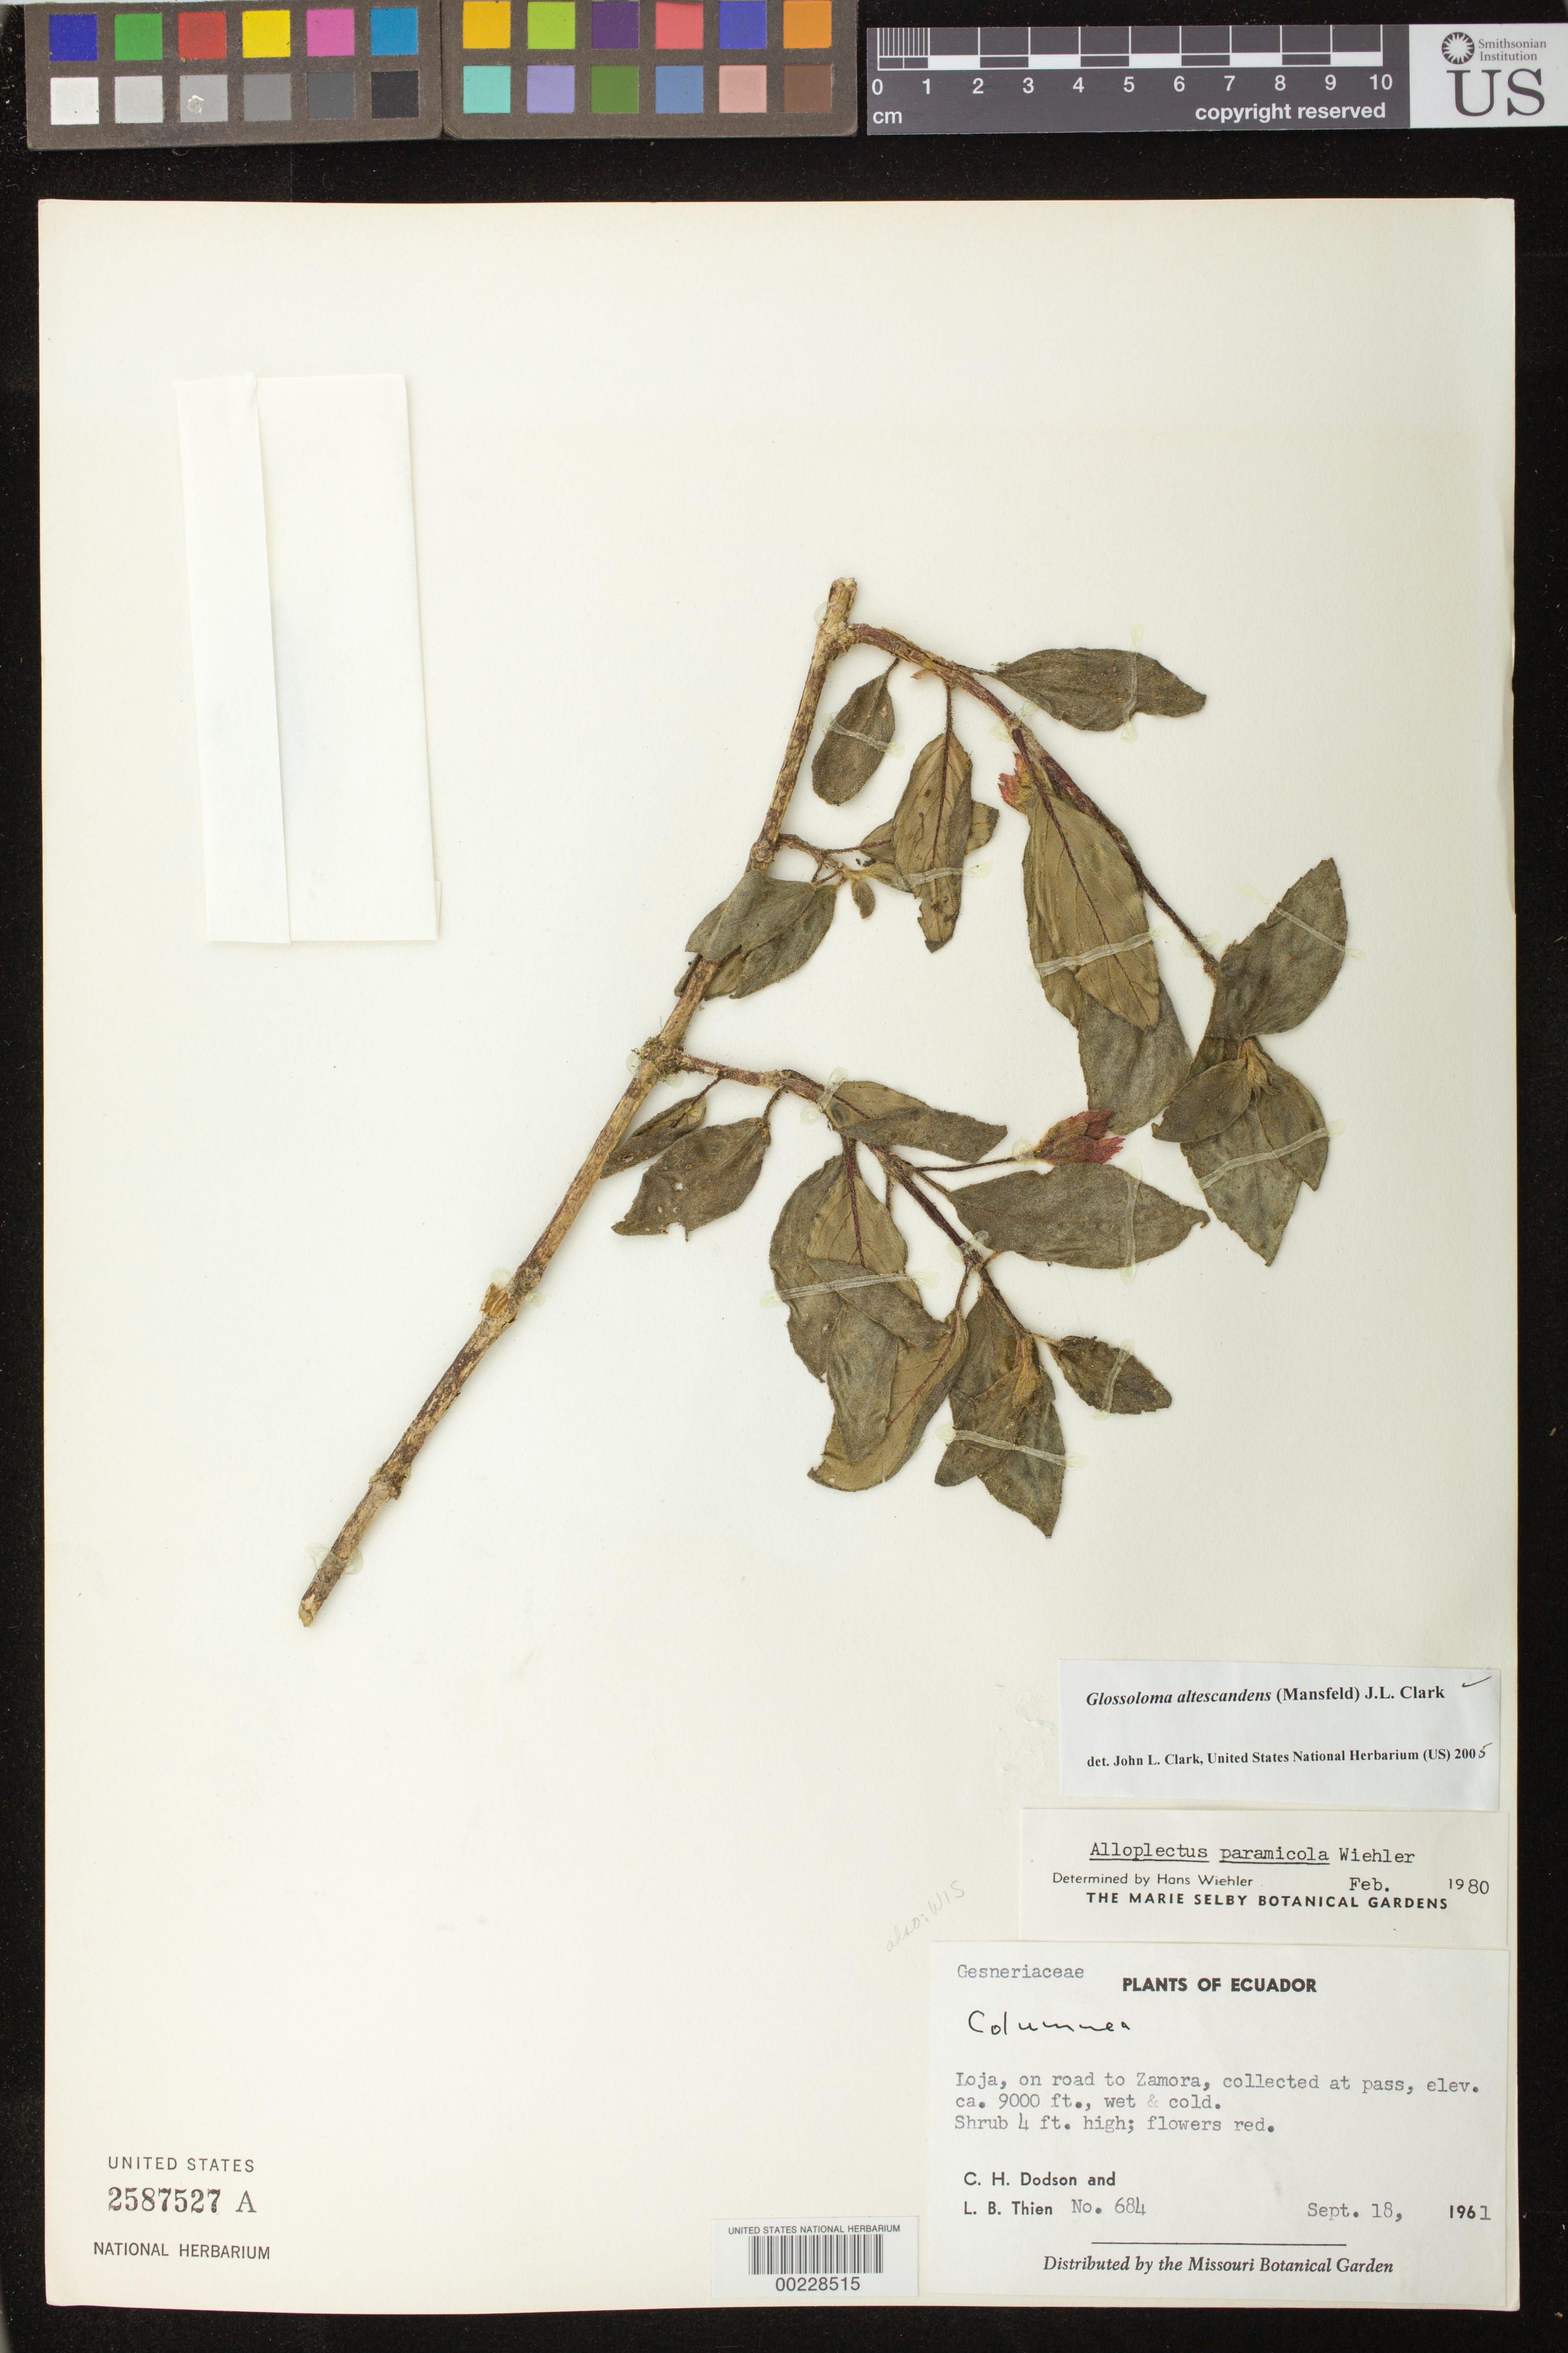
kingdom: Plantae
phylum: Tracheophyta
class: Magnoliopsida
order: Lamiales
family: Gesneriaceae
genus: Glossoloma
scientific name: Glossoloma altescandens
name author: (Mansf.) J.L. Clark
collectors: C. H. Dodson & L. Thien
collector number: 684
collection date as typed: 18 Sep 1961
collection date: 1961-09-18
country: Ecuador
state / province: Loja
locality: Loja, on road to Zamora, collected at pass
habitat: Wet & cold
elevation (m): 2743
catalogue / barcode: US 2587527A